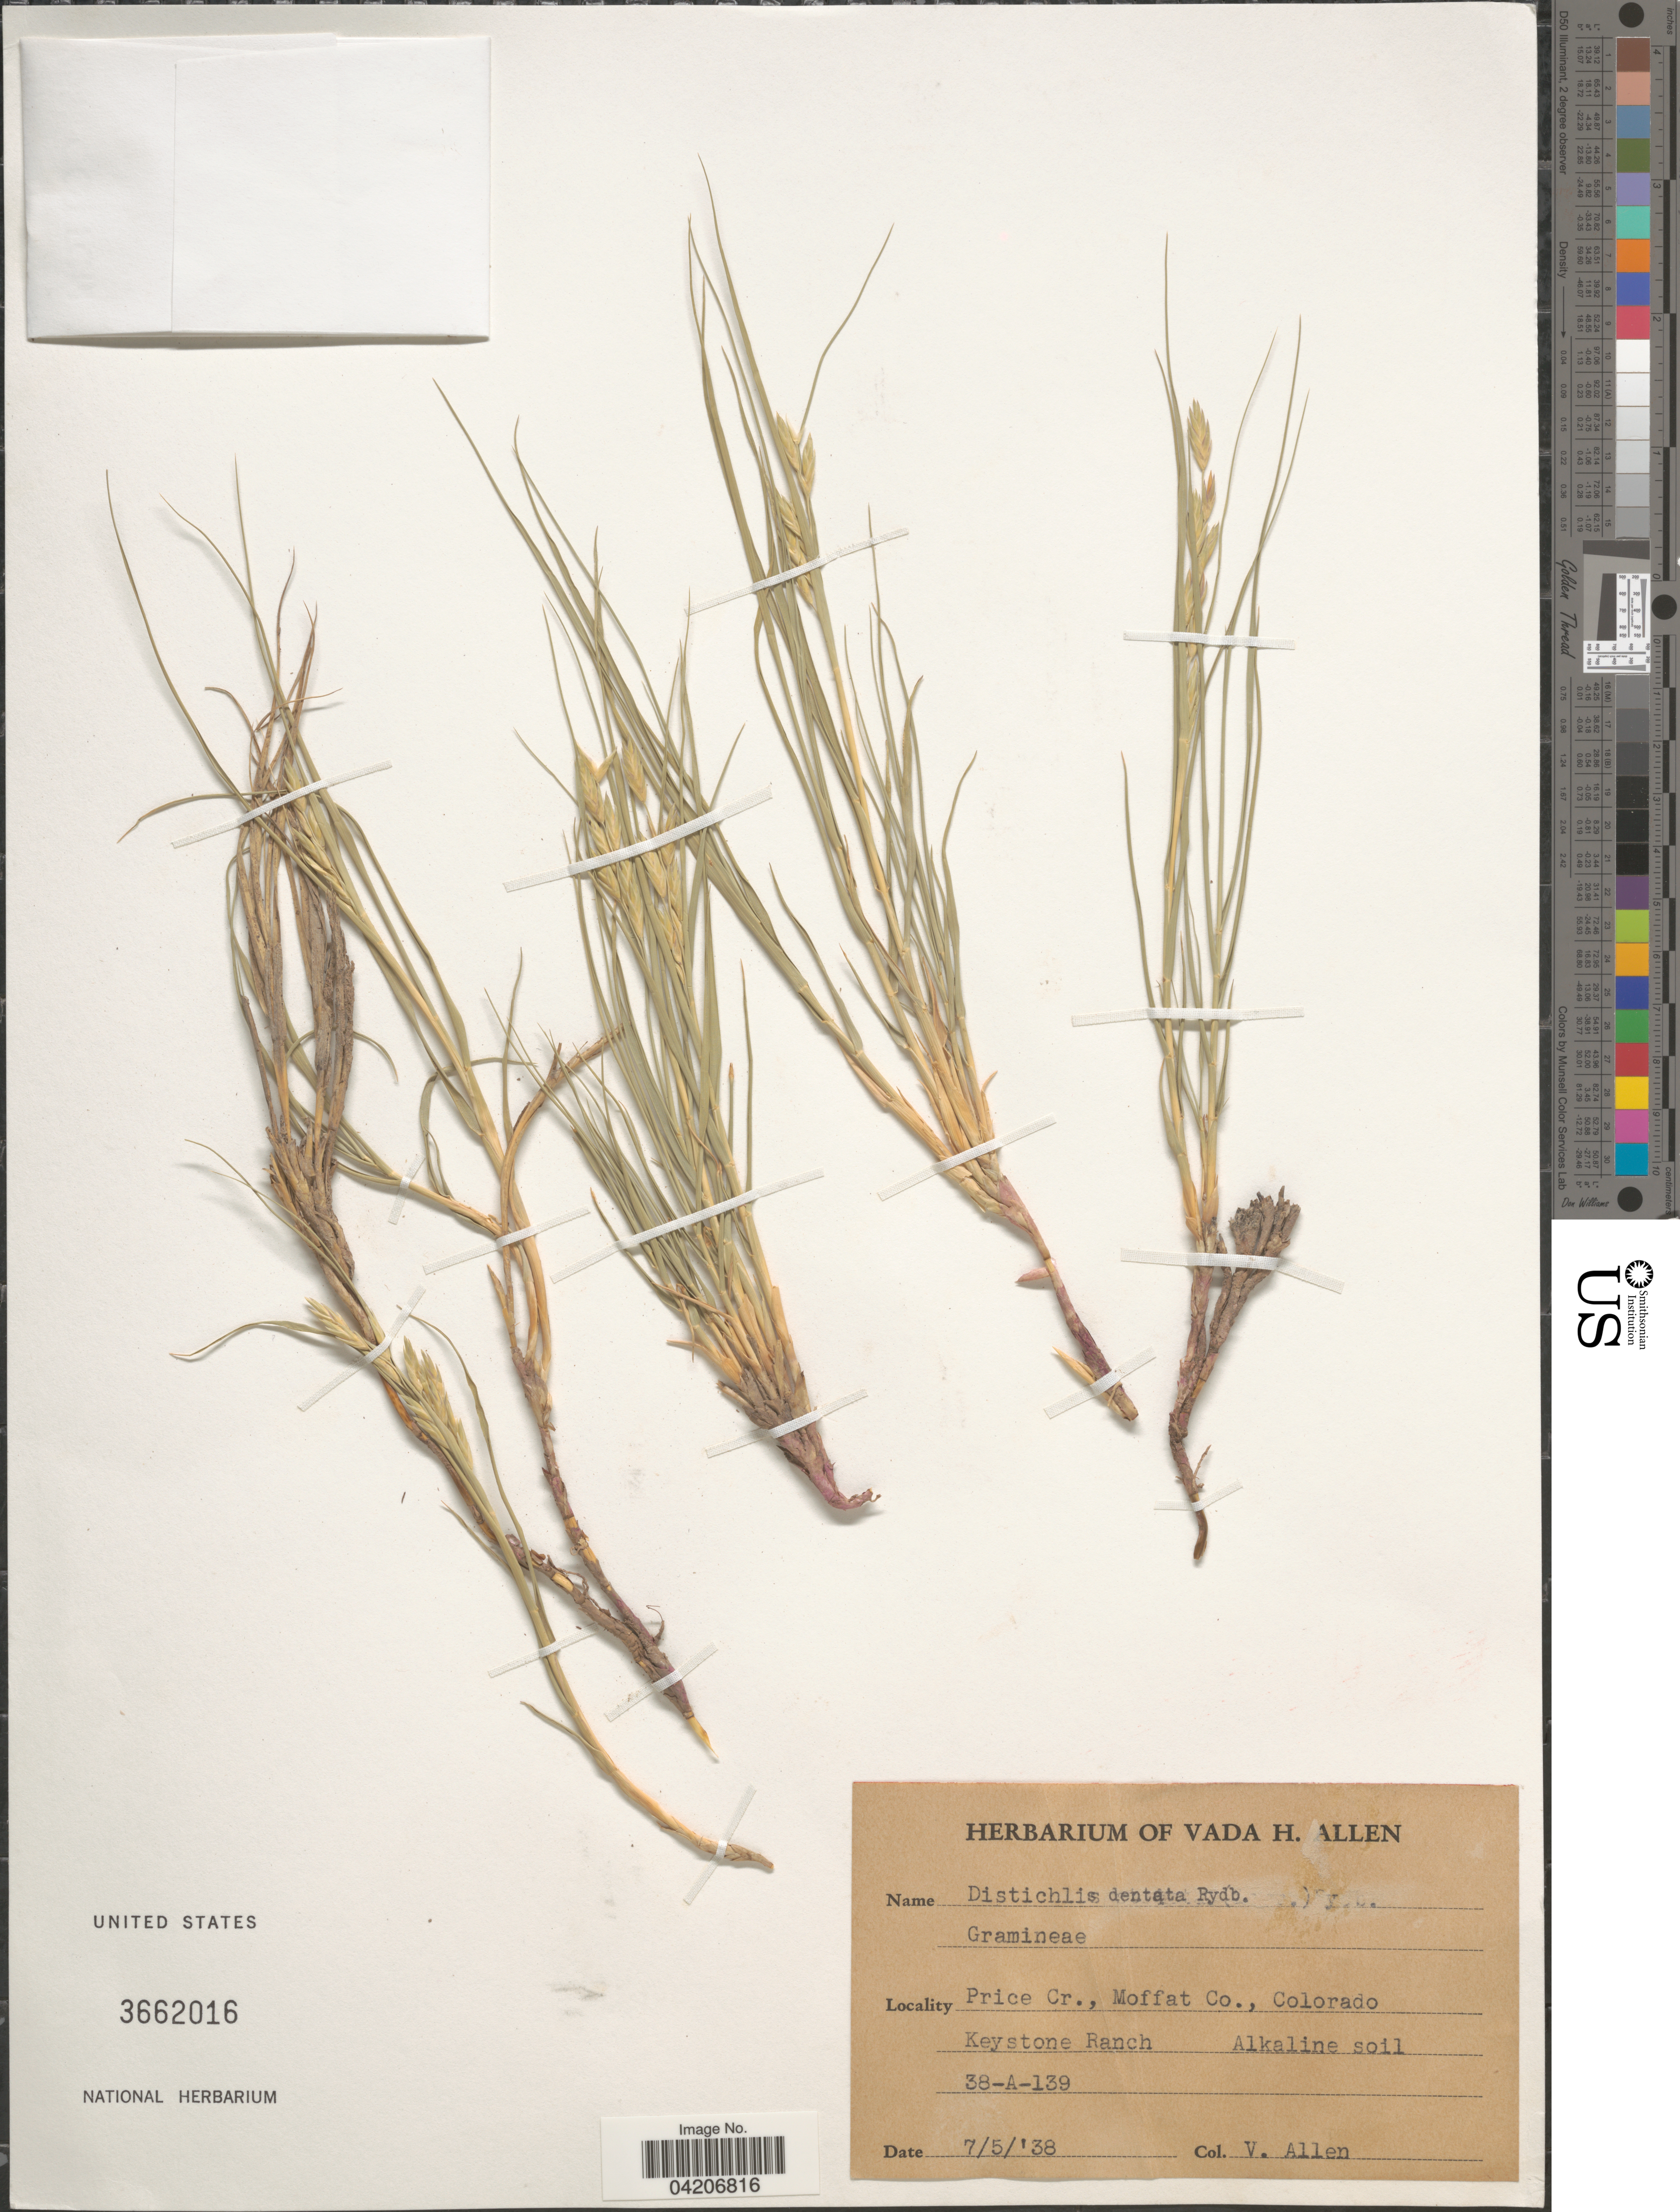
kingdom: Plantae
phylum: Tracheophyta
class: Liliopsida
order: Poales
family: Poaceae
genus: Distichlis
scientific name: Distichlis spicata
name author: (L.) Greene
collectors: V. Allen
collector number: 38-A-139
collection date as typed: Transcribed d/m/y: 5/7/38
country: United States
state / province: Colorado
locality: Price Cr., Moffat Co. Keystone Ranch.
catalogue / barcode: US 3662016